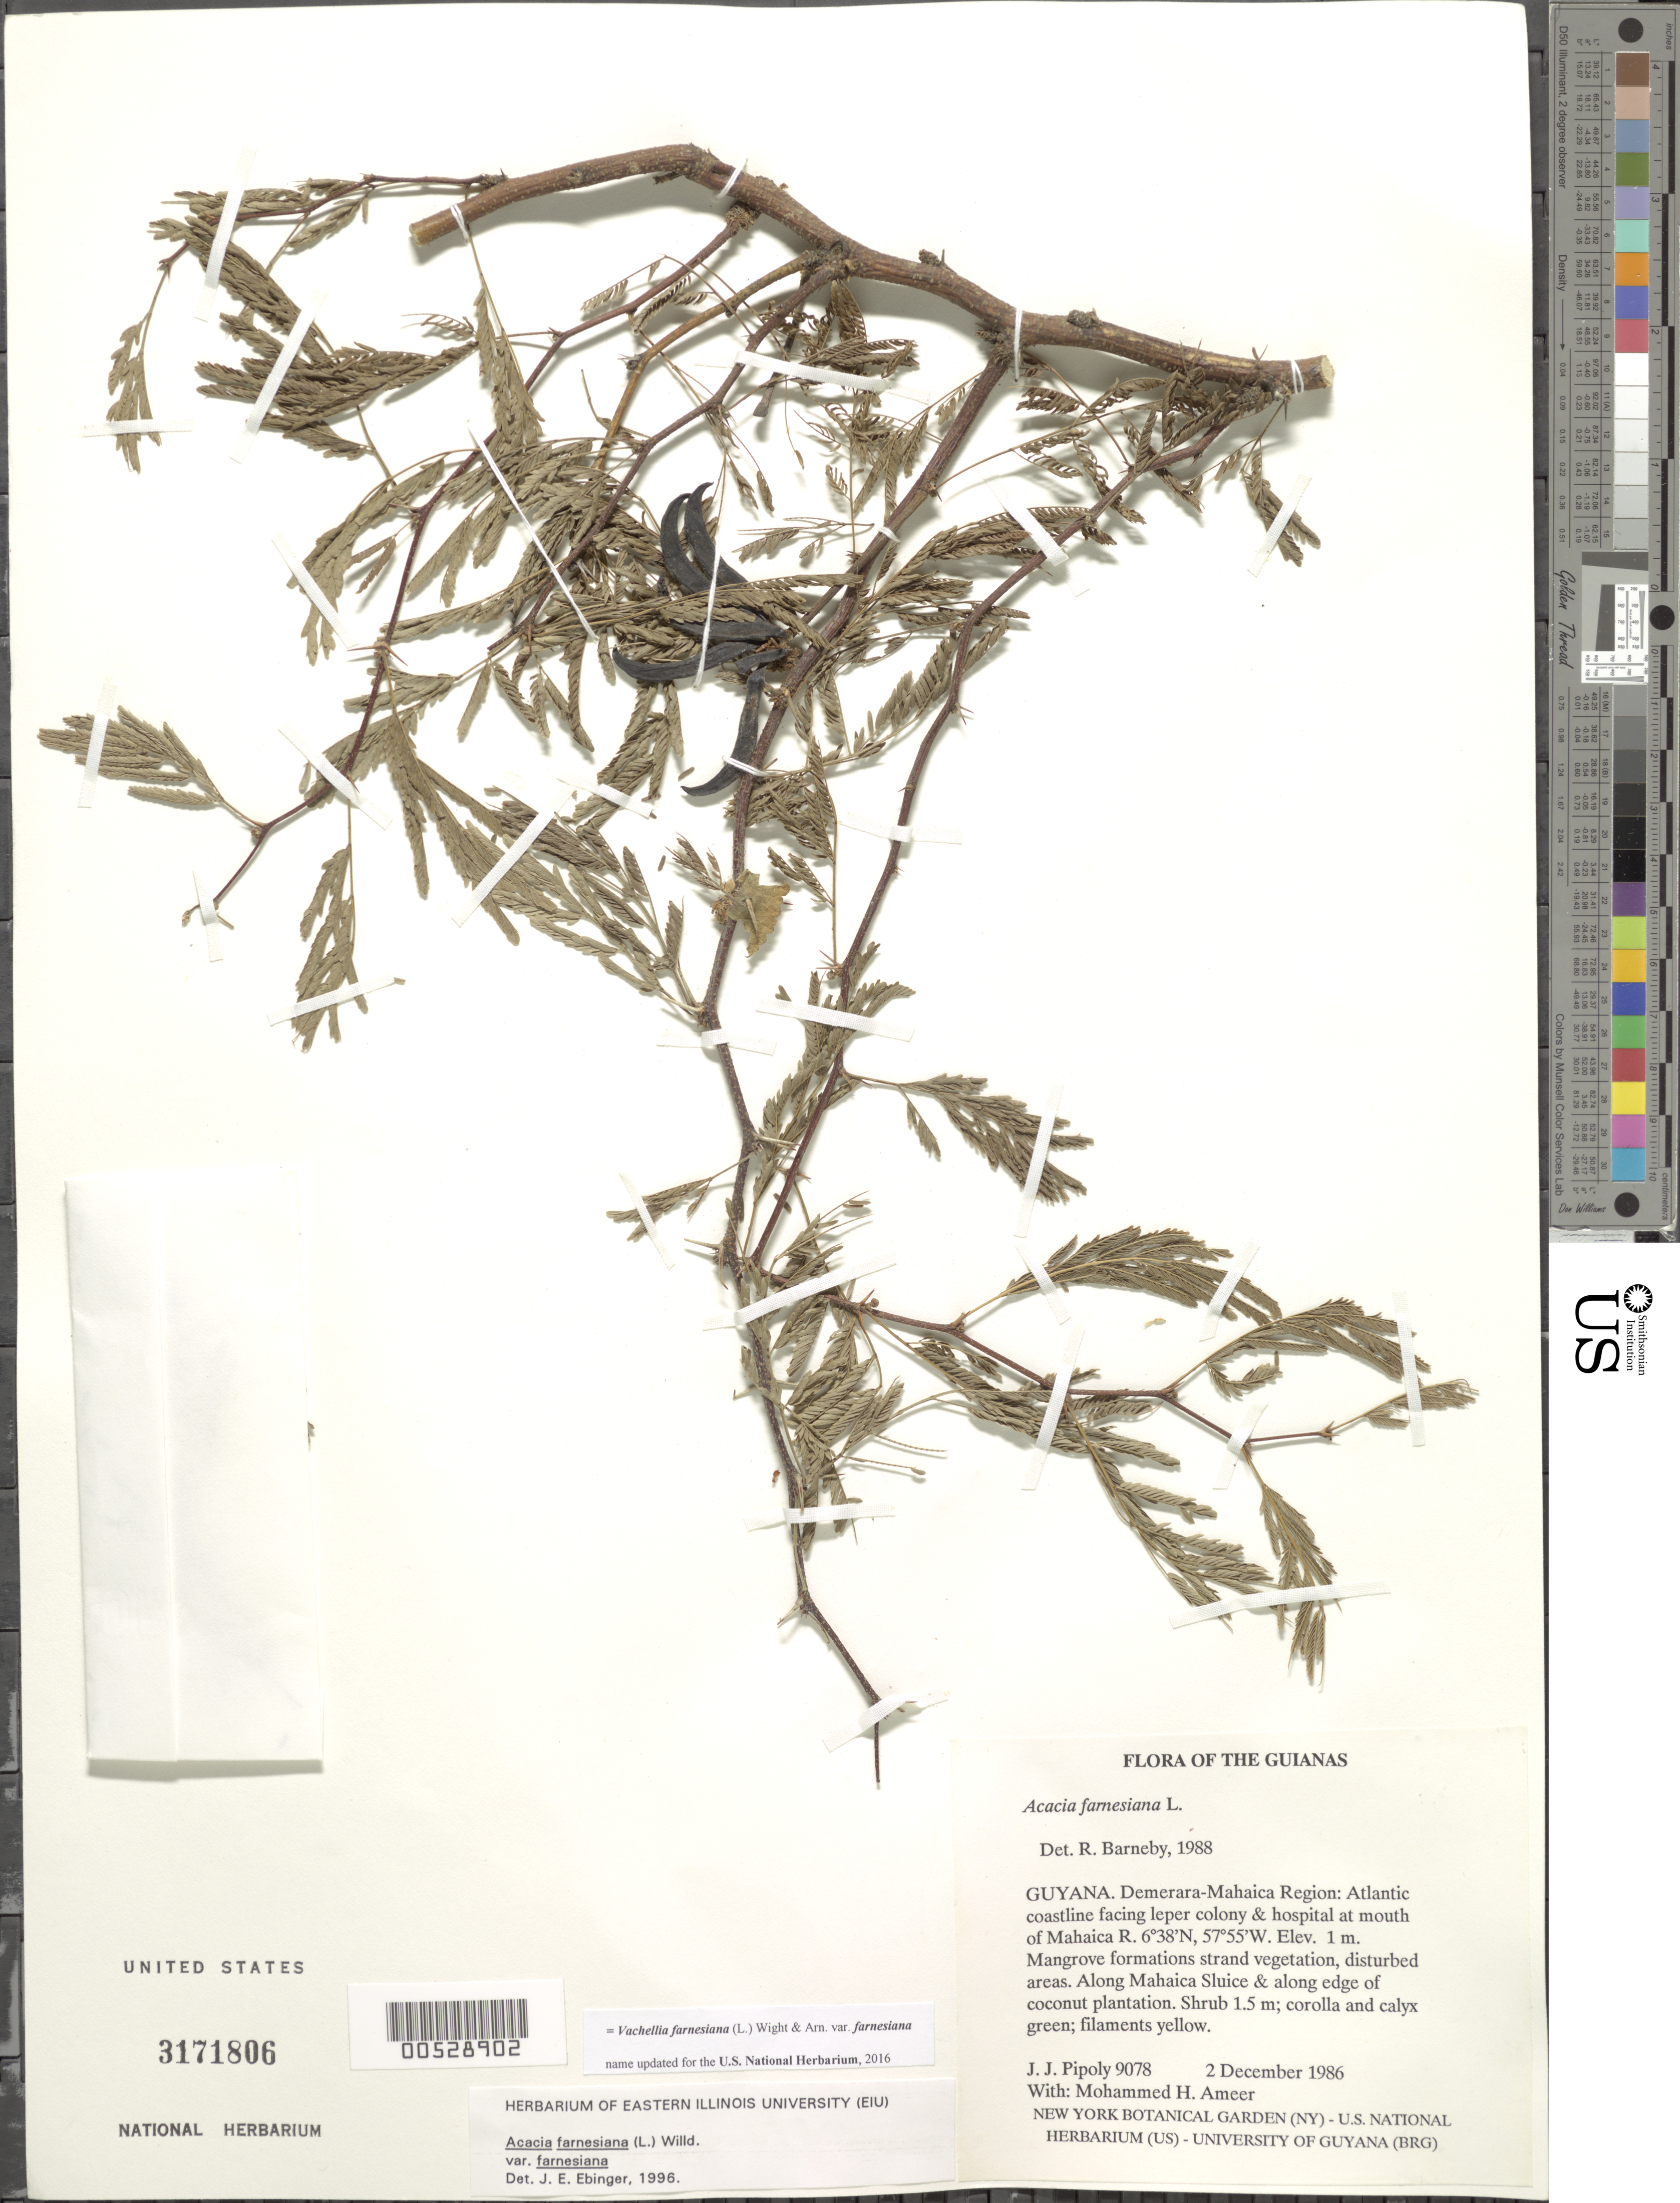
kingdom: Plantae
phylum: Tracheophyta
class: Magnoliopsida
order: Fabales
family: Fabaceae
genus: Vachellia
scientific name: Vachellia farnesiana var. farnesiana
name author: (L.) Wight & Arn.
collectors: J. J. Pipoly & M. Ameer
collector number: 9078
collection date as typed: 2 December 1986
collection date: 1986-12-02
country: Guyana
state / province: Demerara-Mahaica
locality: Atlantic coastline facing leper colony & hospital at mouth of Mahaica R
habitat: Mangrove formations strand vegetation, disturbed areas. Along Mahaica Sluice & along edge of coconut plantation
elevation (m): -6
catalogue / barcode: US 3171806